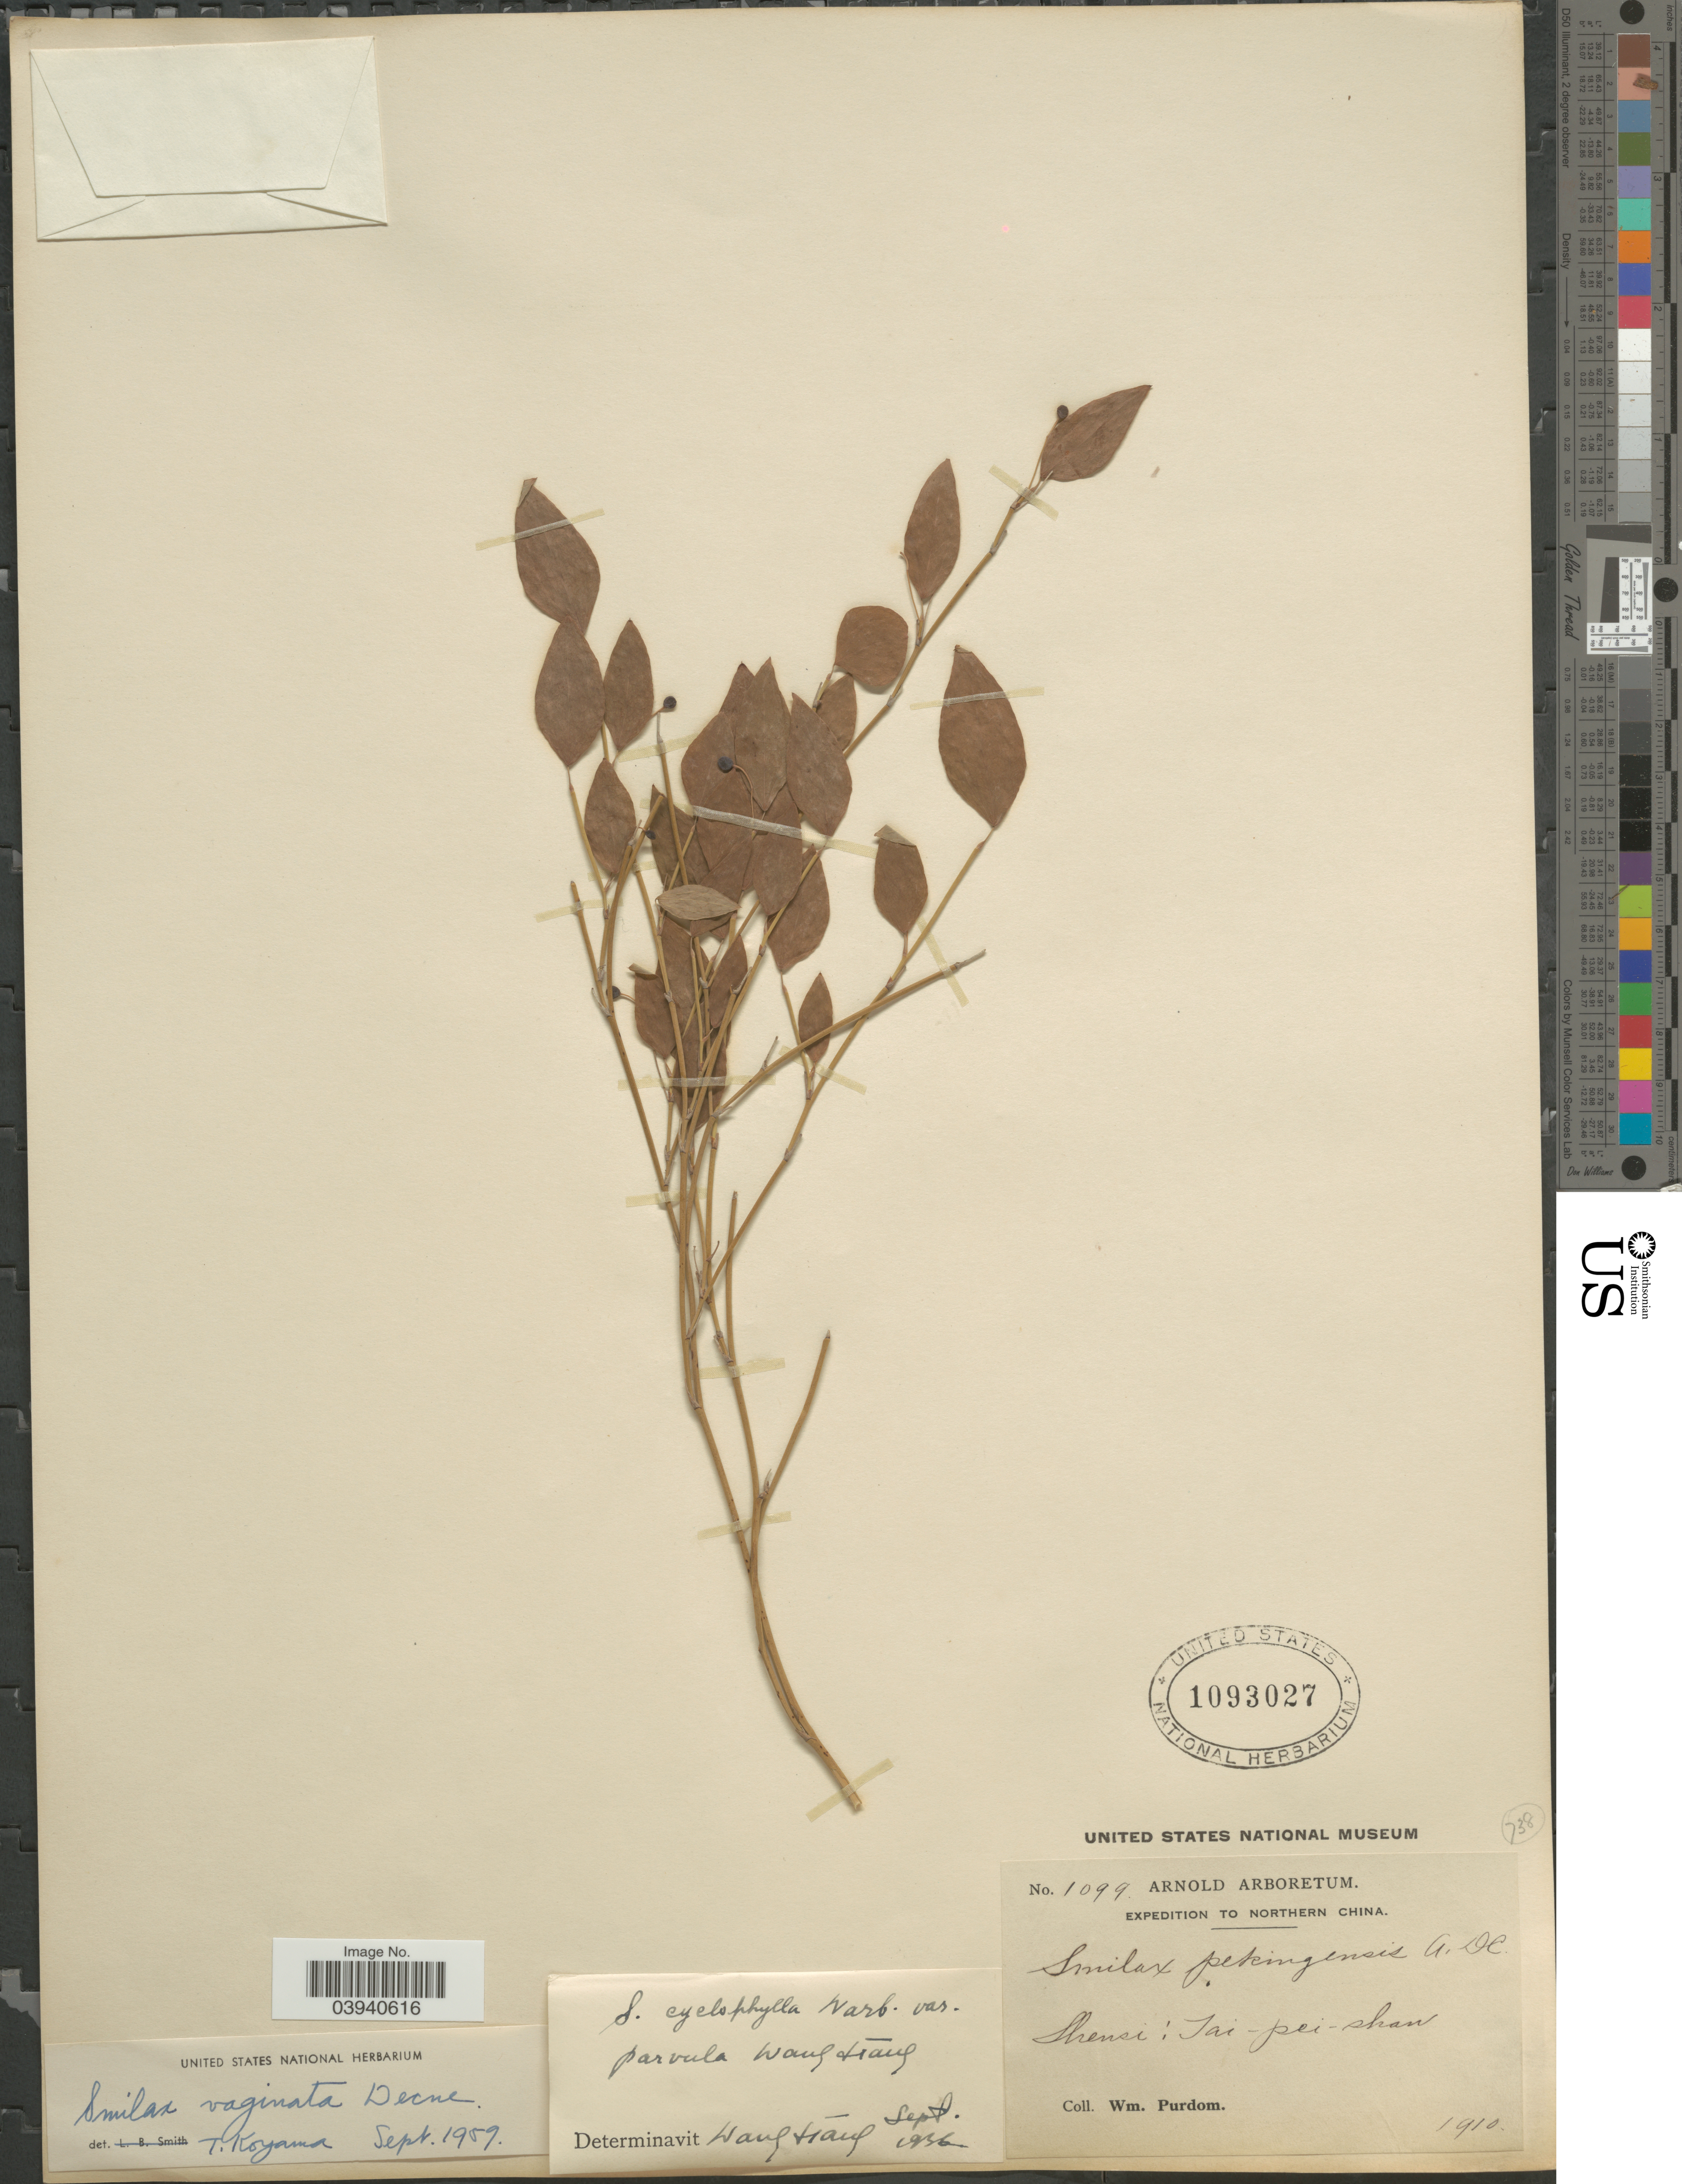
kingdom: Plantae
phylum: Tracheophyta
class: Liliopsida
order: Liliales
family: Smilacaceae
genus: Smilax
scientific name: Smilax cyclophylla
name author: Warb.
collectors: W. Purdom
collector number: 1099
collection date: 1910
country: China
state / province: Shaanxi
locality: Northern China. Shensi: Tai-pei-shan.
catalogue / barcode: US 1093027